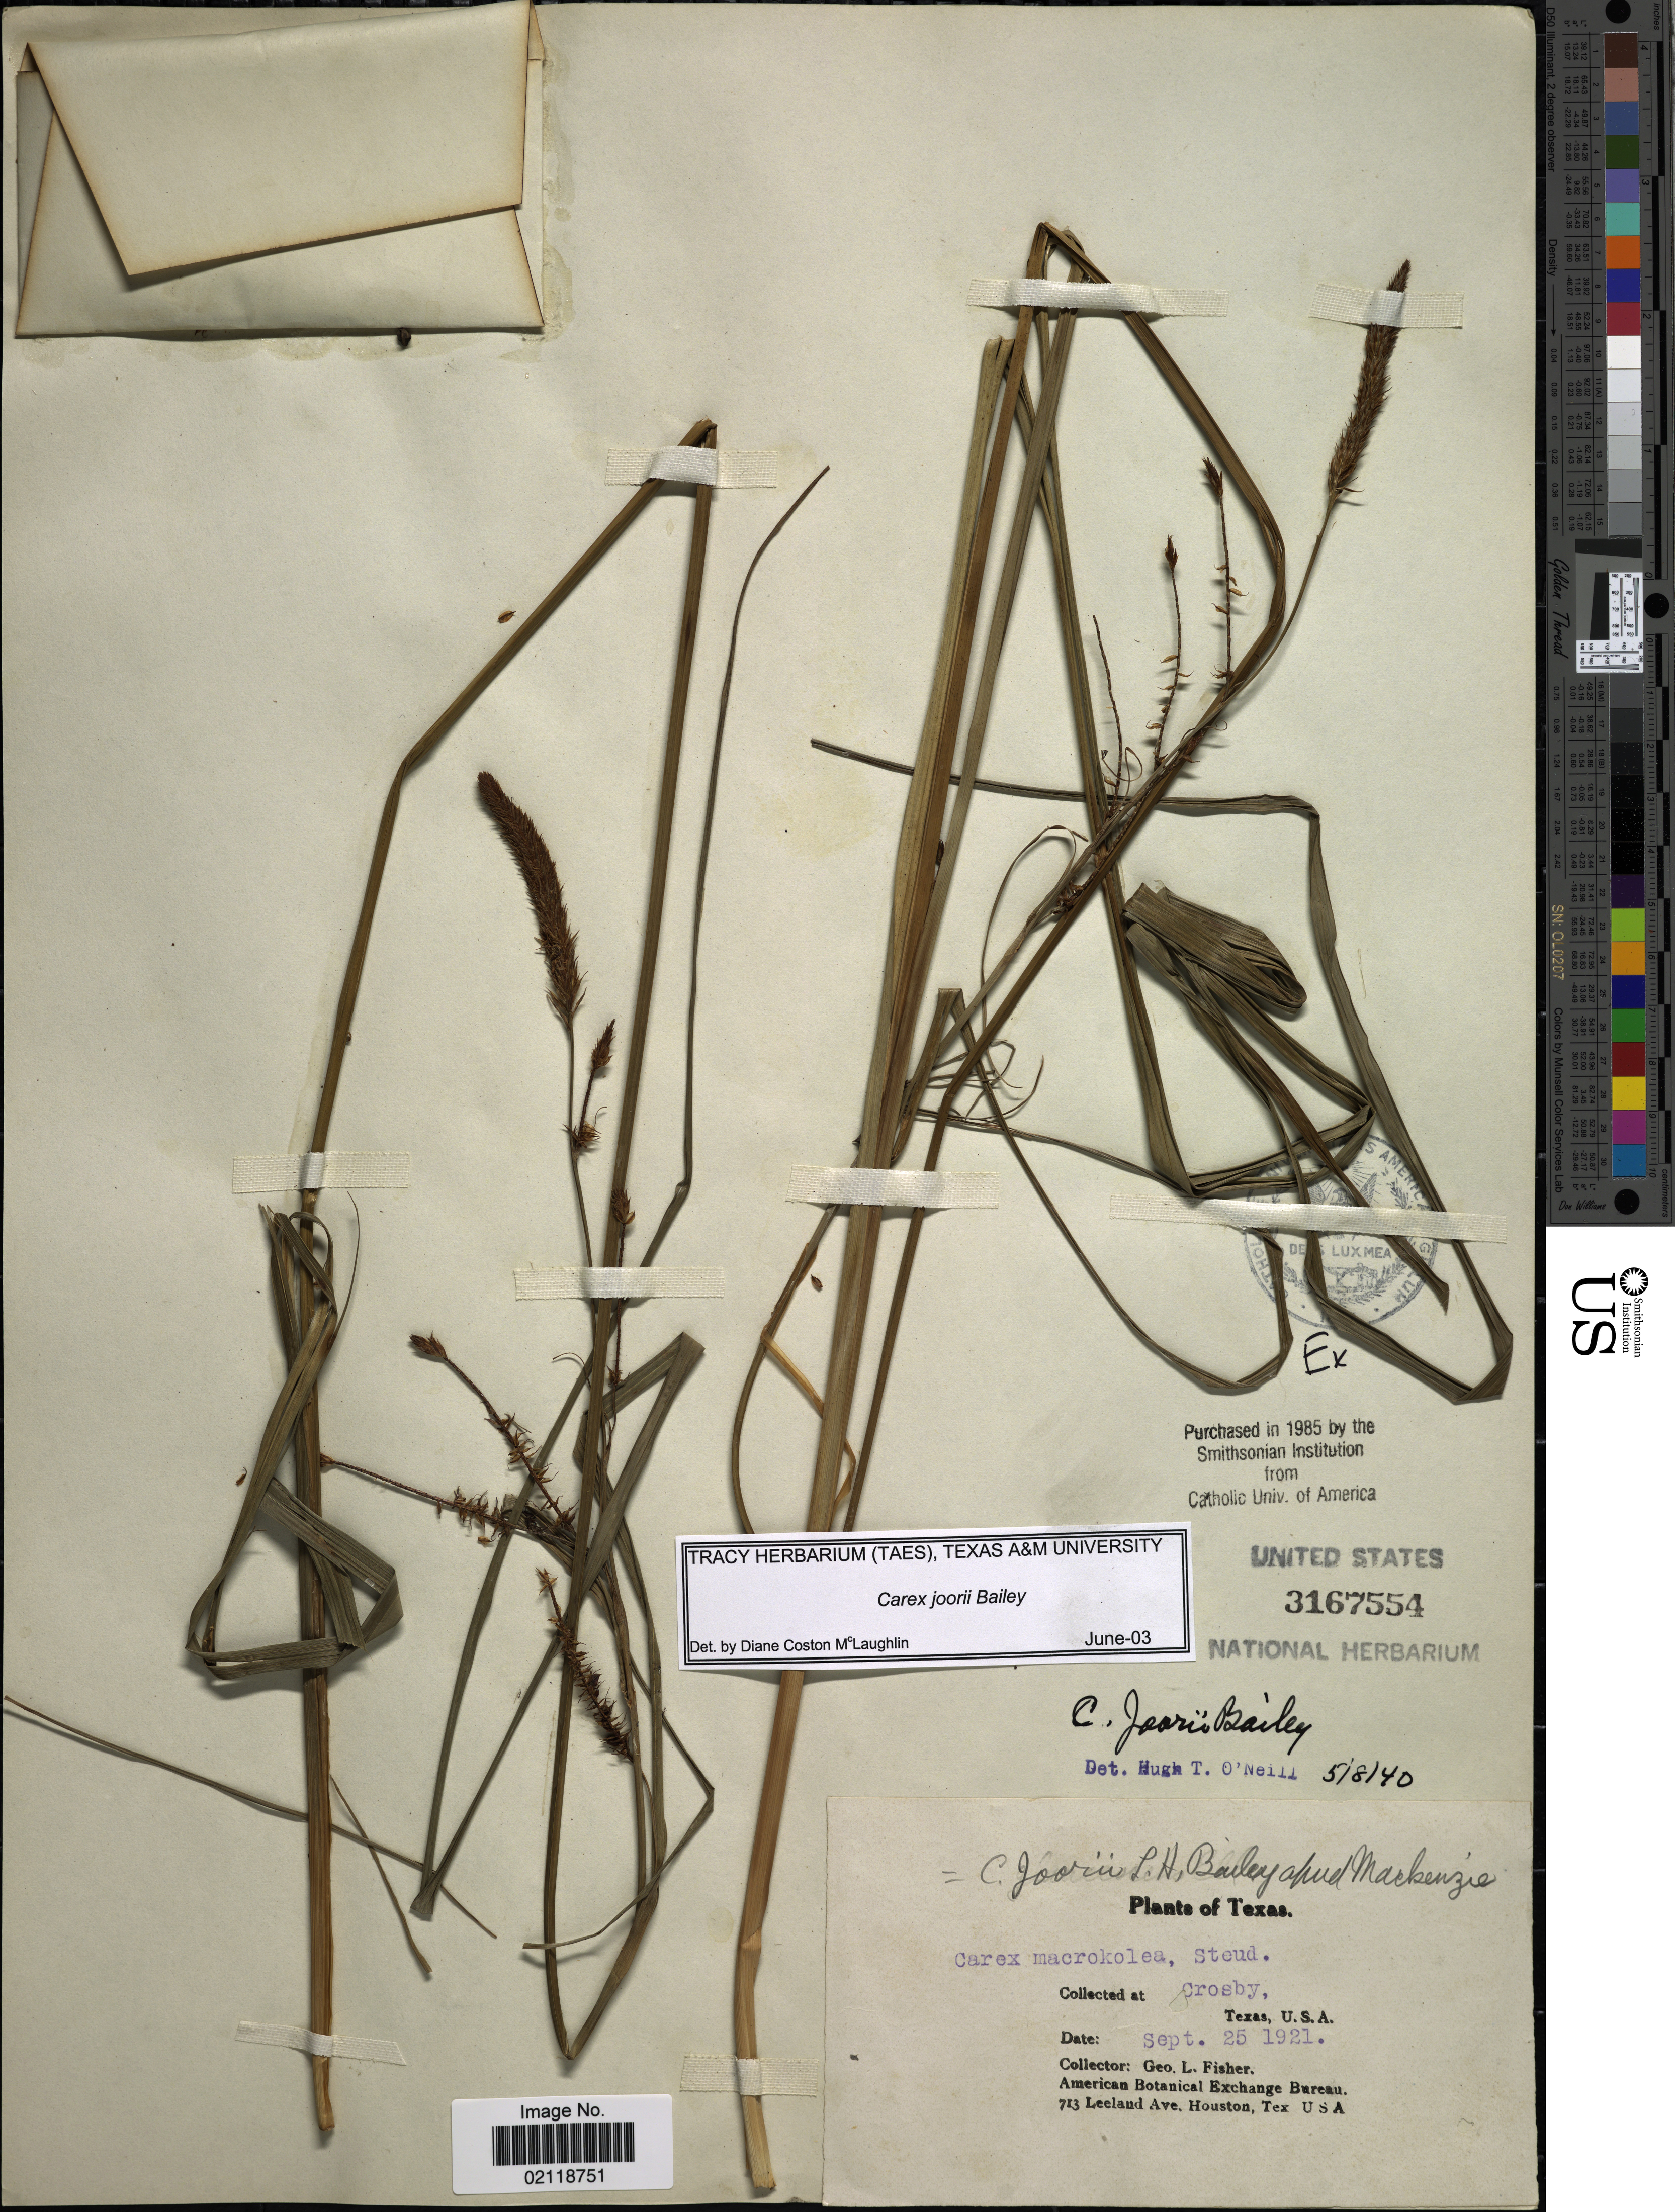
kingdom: Plantae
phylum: Tracheophyta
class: Liliopsida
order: Poales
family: Cyperaceae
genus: Carex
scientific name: Carex joorii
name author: L.H. Bailey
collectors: G. L. Fisher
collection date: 1921-09-25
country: United States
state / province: Texas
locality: Crosby.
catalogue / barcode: US 3167554